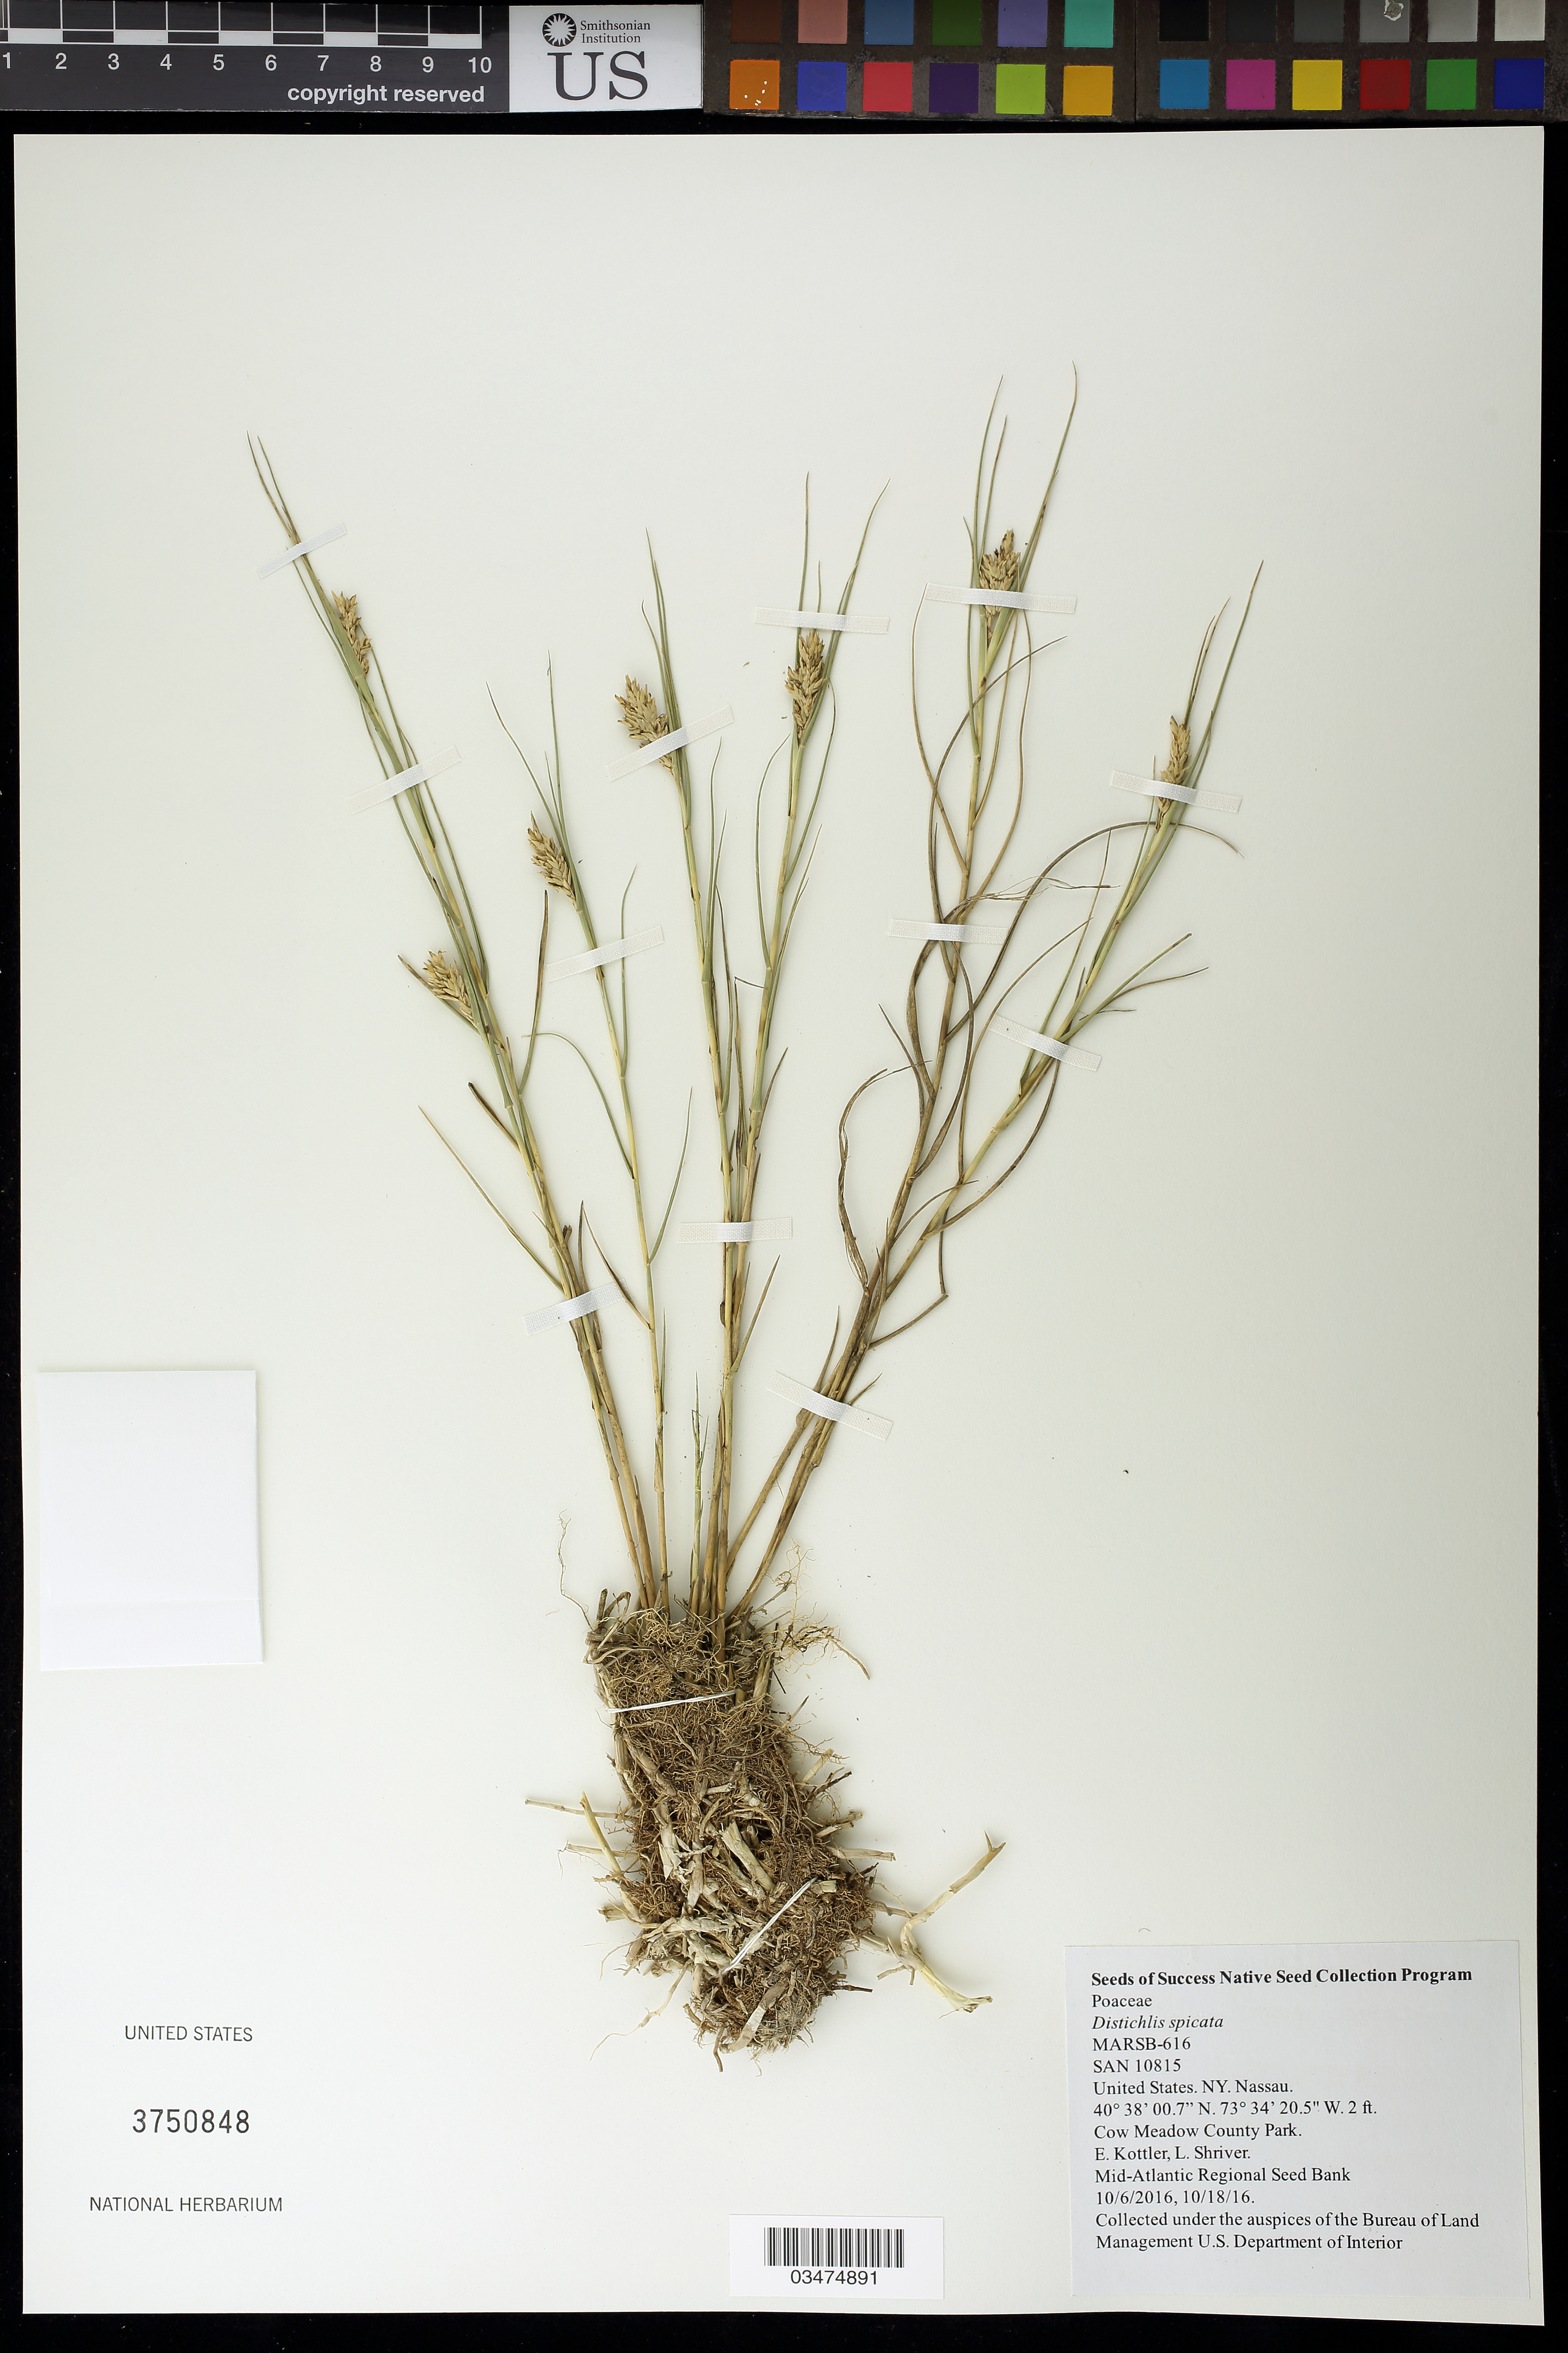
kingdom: Plantae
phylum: Tracheophyta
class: Liliopsida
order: Poales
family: Poaceae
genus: Distichlis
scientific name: Distichlis spicata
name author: (L.) Greene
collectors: E. Kottler & L. Shriver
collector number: MARSB-616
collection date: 2016-10-06,2016-10-18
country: United States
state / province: New York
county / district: Suffolk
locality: Cow Meadow County Park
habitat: Tidal high salt marsh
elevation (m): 1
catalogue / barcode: US 3750848